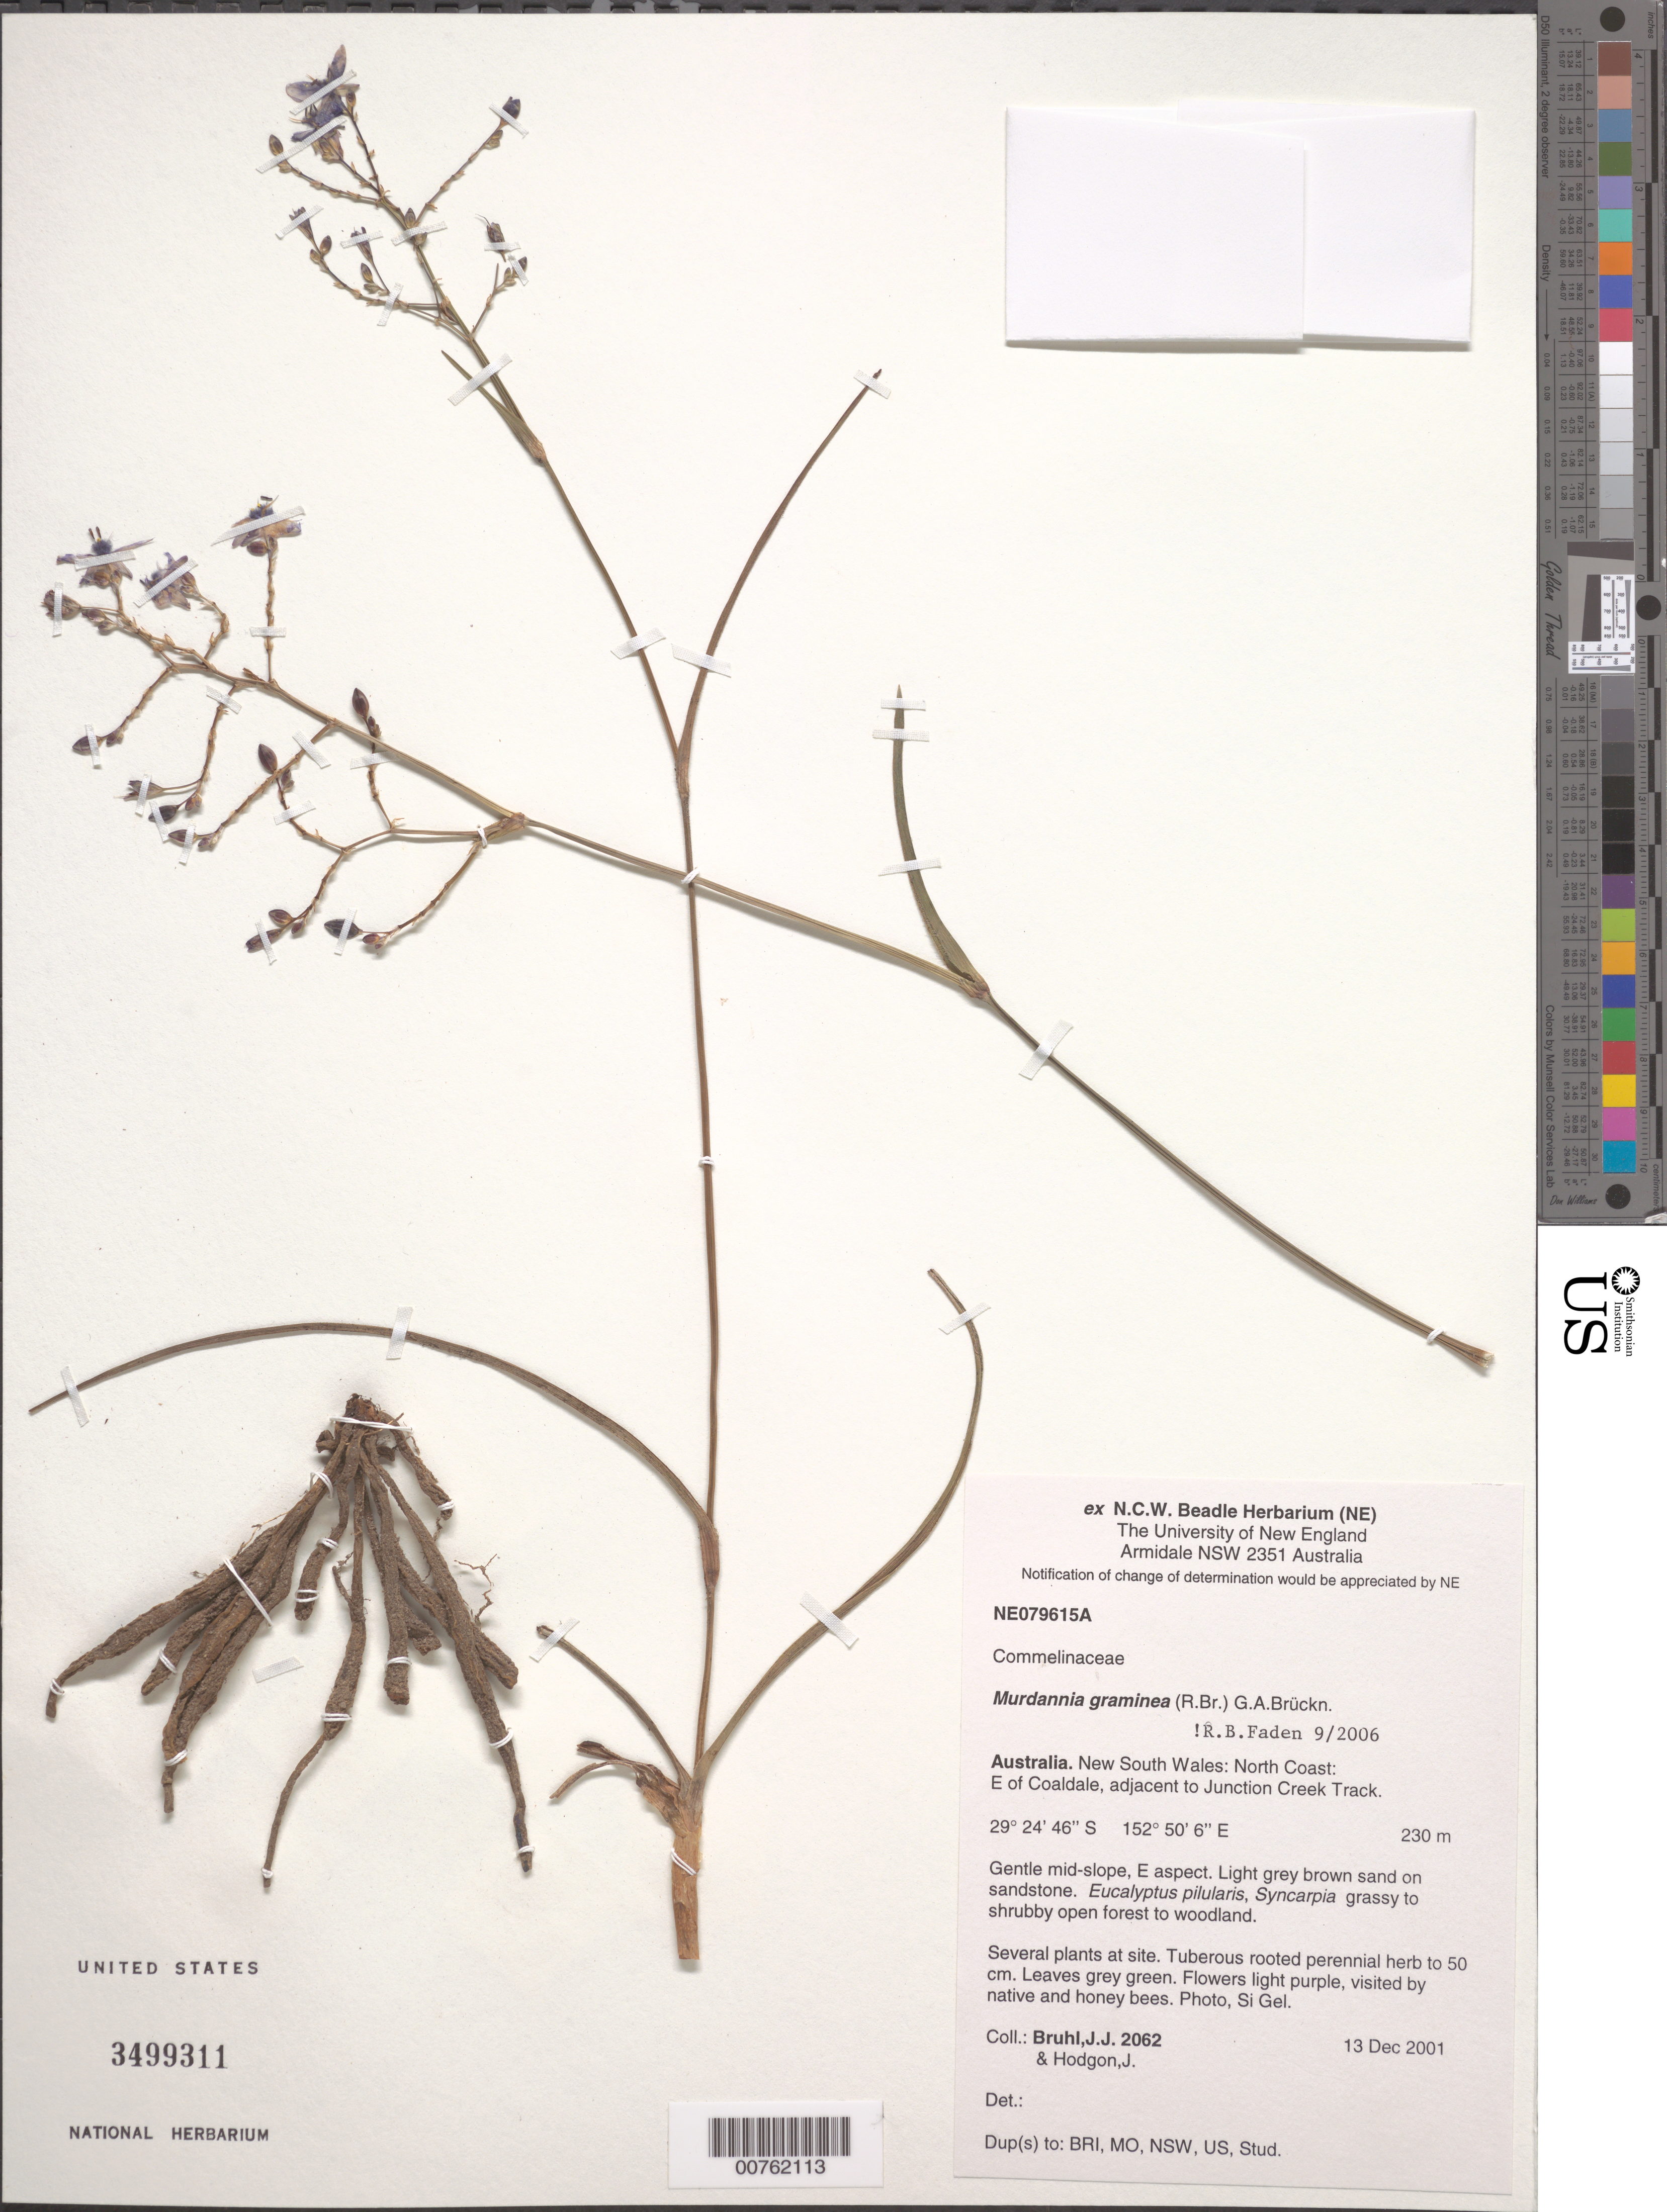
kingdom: Plantae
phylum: Tracheophyta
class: Liliopsida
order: Commelinales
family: Commelinaceae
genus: Murdannia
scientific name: Murdannia graminea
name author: (R. Br.) G. Brückn.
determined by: Faden, Robert B., (US), Smithsonian Institution - National Museum of Natural History (UNITED STATES)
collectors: J. Bruhl & J. Hodgon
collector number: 2062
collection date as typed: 13 Dec 2001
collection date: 2001-12-13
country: Australia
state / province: New South Wales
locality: North Coast: E of Coaldale, adjacent to Junction Creek Track.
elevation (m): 230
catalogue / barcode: US 3499311